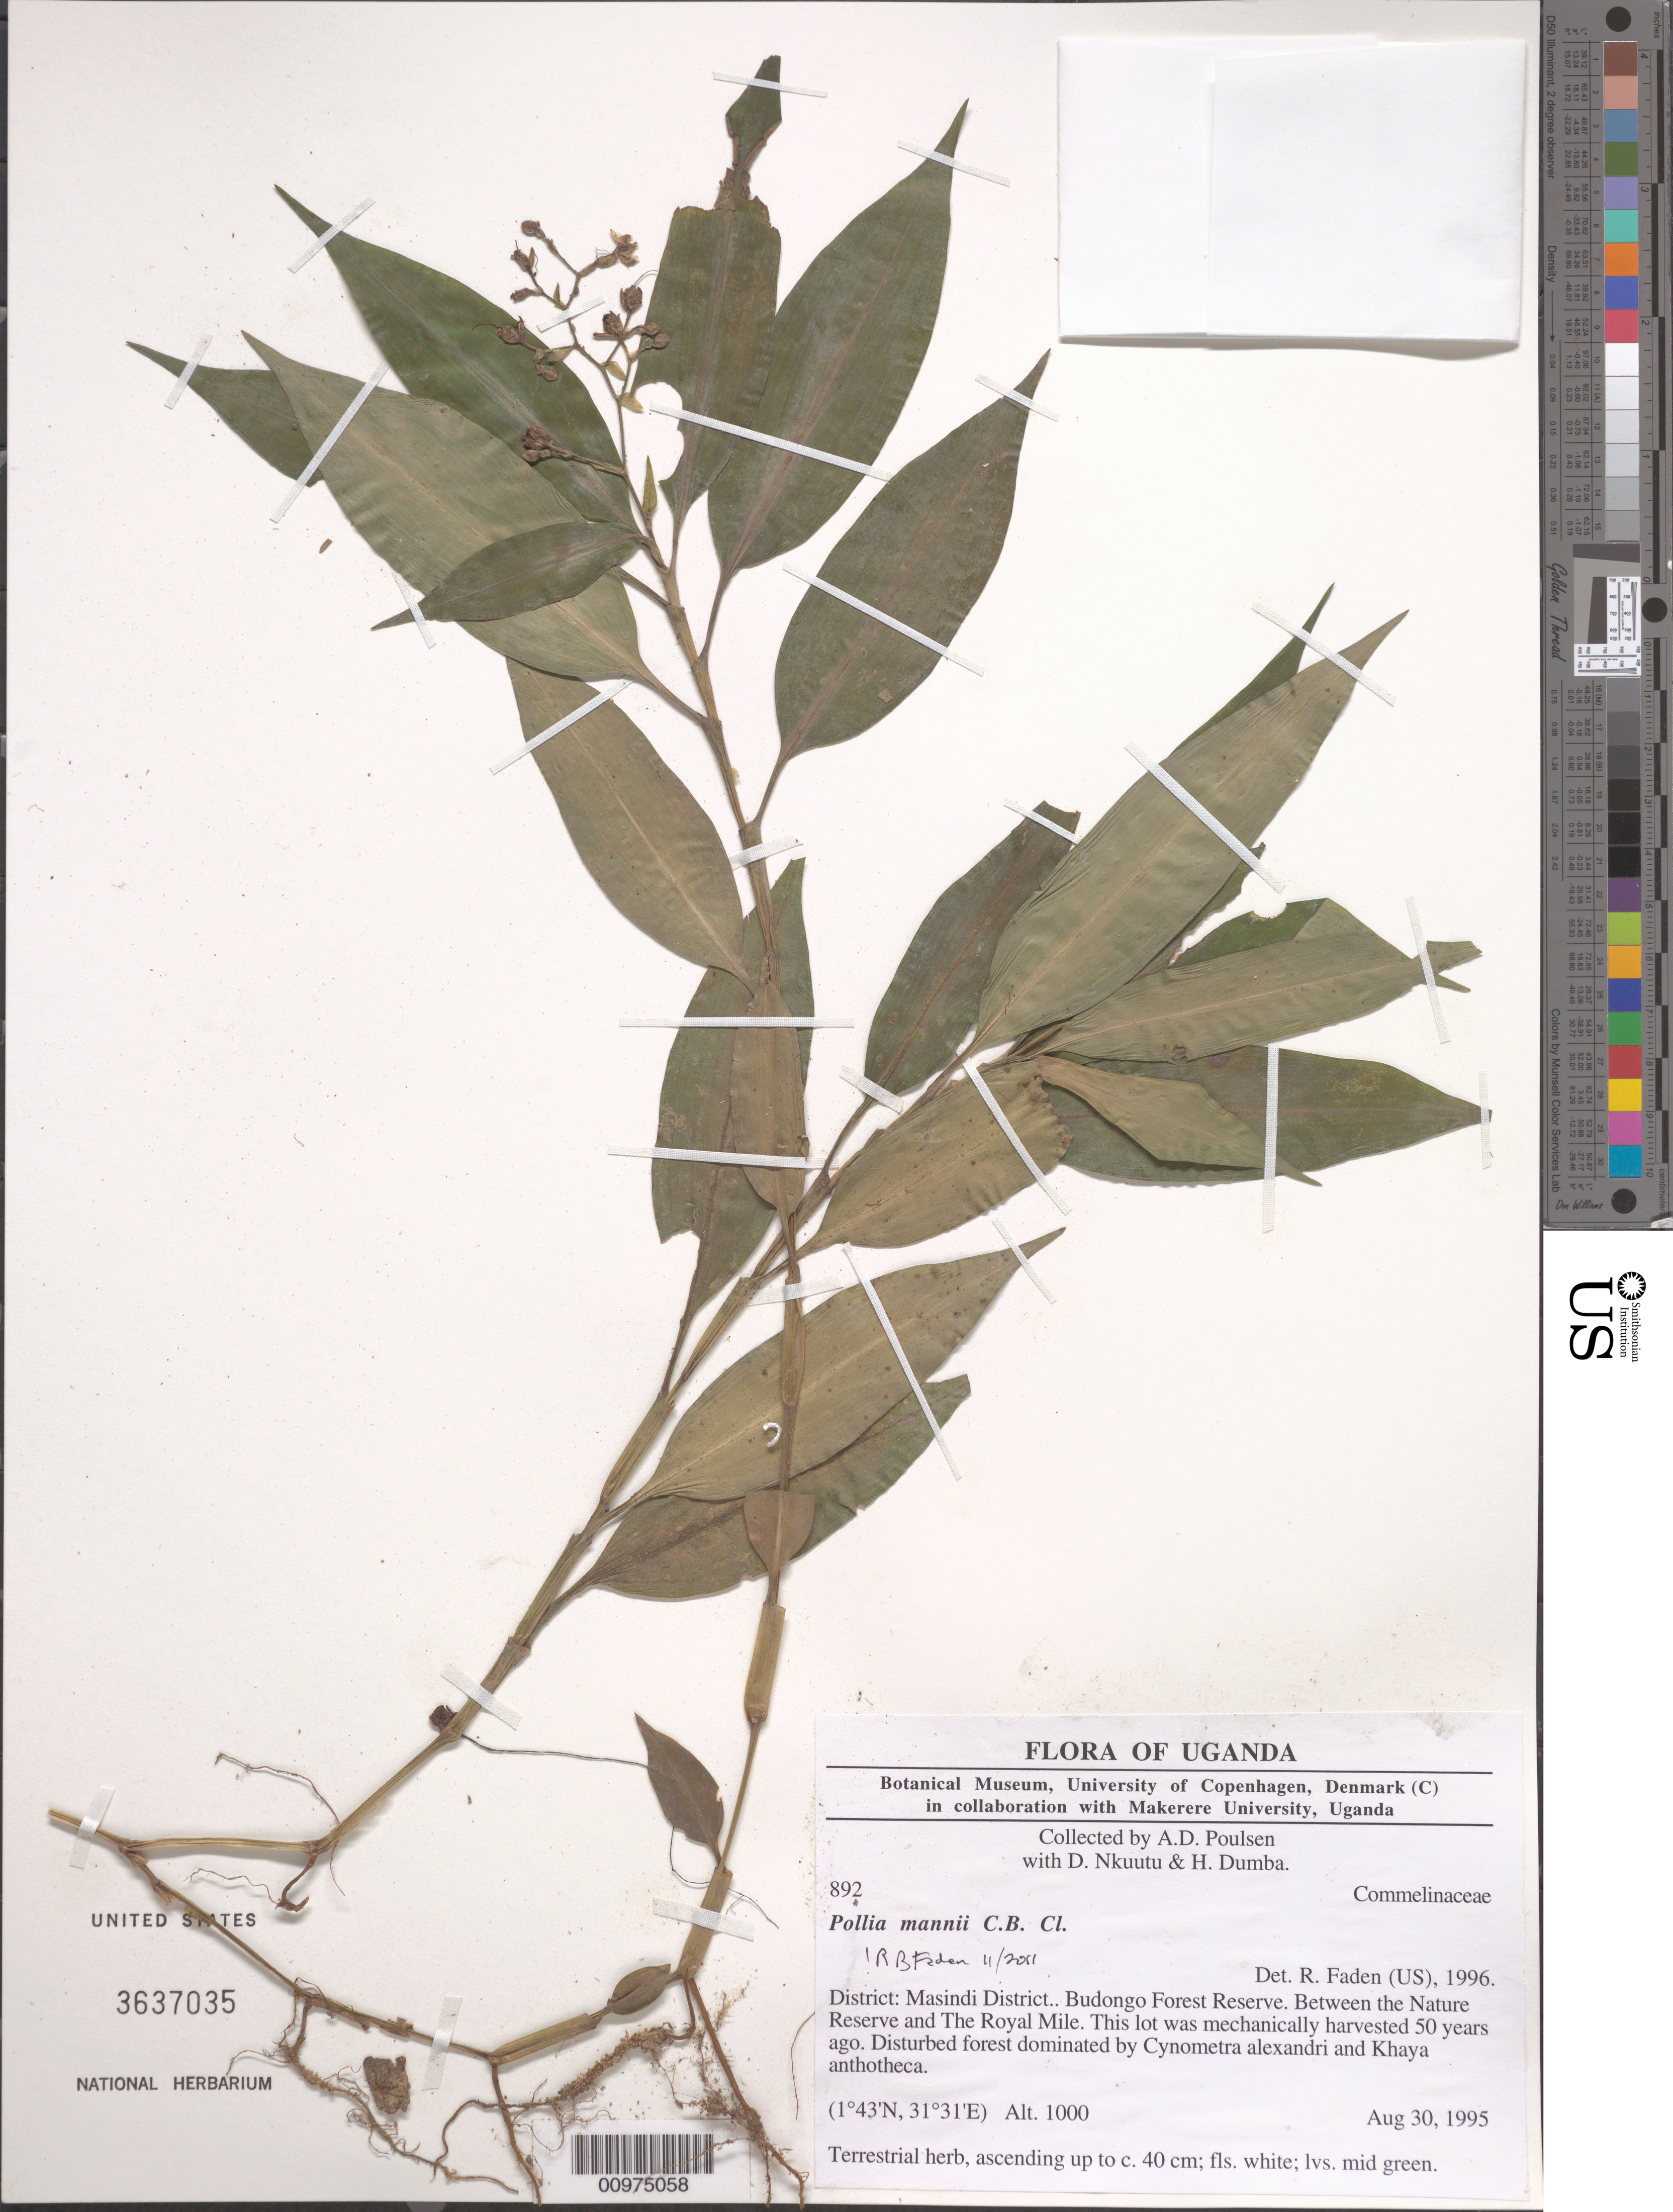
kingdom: Plantae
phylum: Tracheophyta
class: Liliopsida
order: Commelinales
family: Commelinaceae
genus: Pollia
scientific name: Pollia mannii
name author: C.B. Clarke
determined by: Faden, Robert B., (US), Smithsonian Institution - National Museum of Natural History (UNITED STATES)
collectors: A. Poulsen et al.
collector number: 892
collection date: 1995-08-30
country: Uganda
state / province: Western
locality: Budongo Forest Reserve. Between the Nature Reserve and The Royal Mile. This lot was mechanically harvested 50 years ago.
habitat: Disturbed forest dominated by Cynometra alexandri and Khaya anthotheca,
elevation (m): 1000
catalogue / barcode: US 3637035